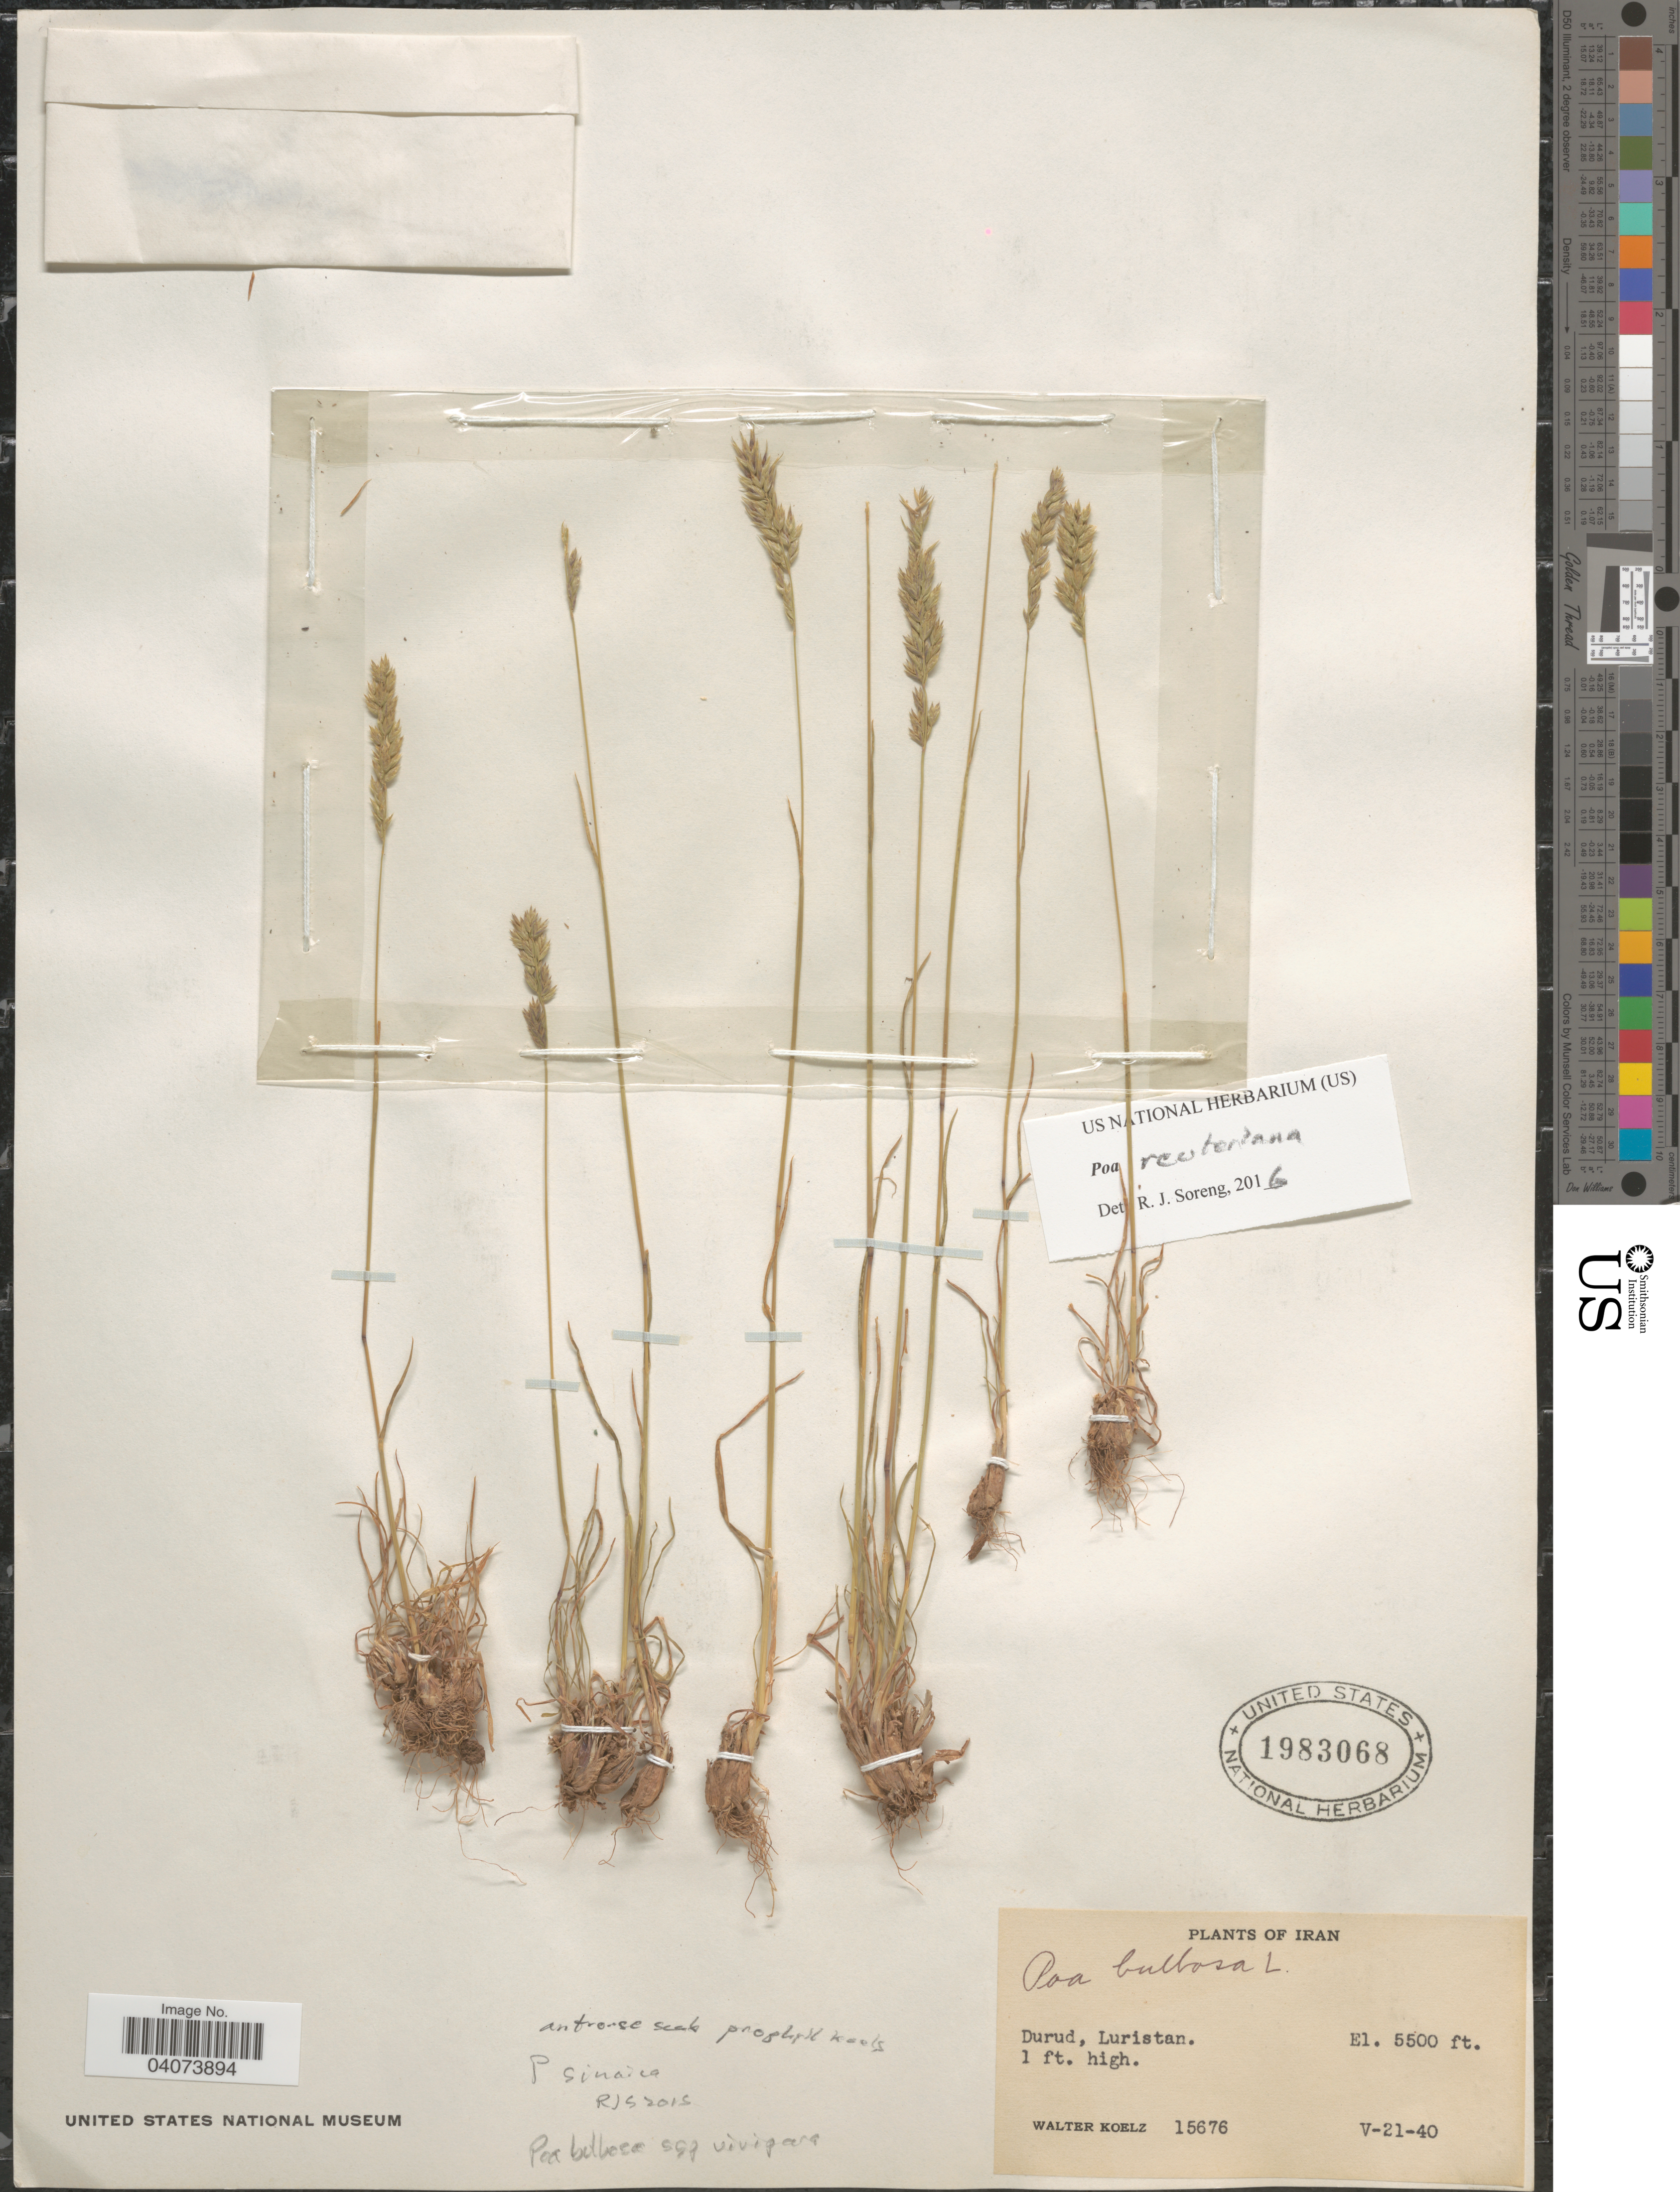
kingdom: Plantae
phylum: Tracheophyta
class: Liliopsida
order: Poales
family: Poaceae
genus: Poa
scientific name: Poa sinaica subsp. reuteriana var. reuteriana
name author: (Boiss. & Buhse) Soreng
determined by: Soreng, Robert J., Research Associate (BOT), Smithsonian Institution - National Museum of Natural History (UNITED STATES)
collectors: W. N. Koelz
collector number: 15676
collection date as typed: Transcribed d/m/y: 21/5/40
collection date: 1940-05-21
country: Iran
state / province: Lorestan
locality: Durud, Luristan.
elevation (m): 1676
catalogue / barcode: US 1983068